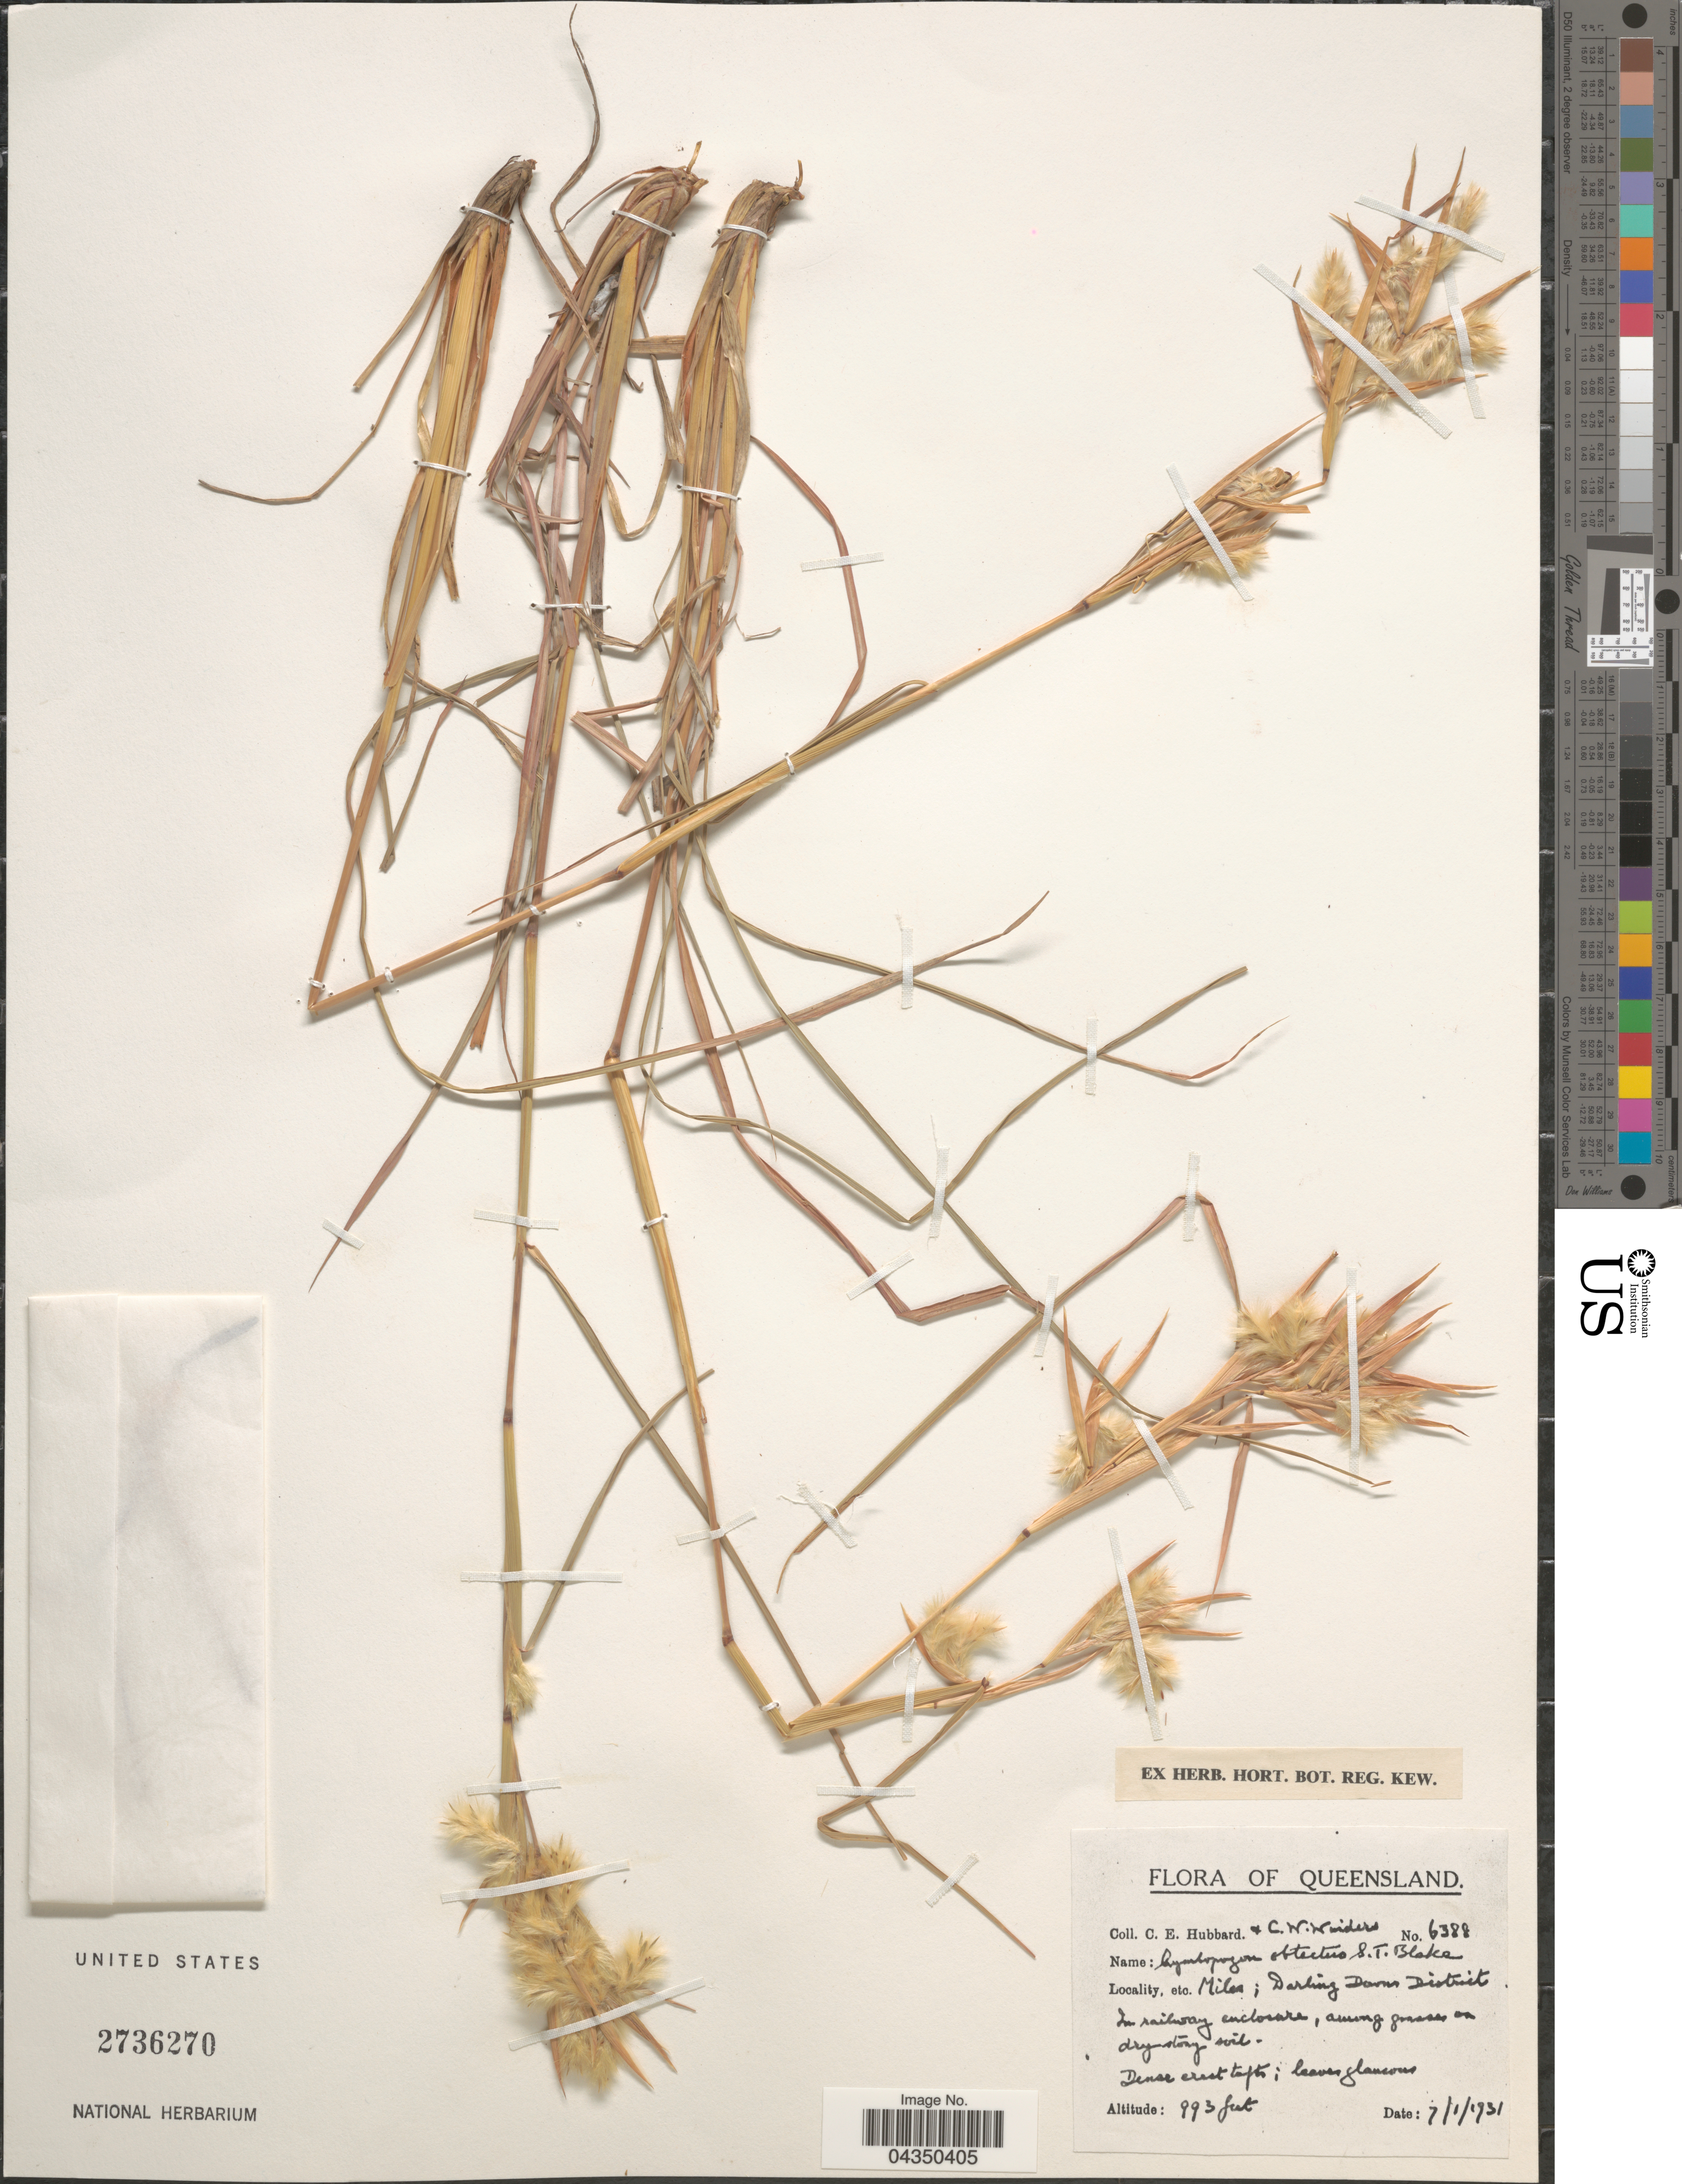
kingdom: Plantae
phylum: Tracheophyta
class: Liliopsida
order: Poales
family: Poaceae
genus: Cymbopogon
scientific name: Cymbopogon obtectus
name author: S.T. Blake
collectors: C. E. Hubbard & C. Winders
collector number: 6388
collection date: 1931-01-07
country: Australia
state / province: Queensland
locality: Miles; Darling Downs District.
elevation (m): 303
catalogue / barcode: US 2736270